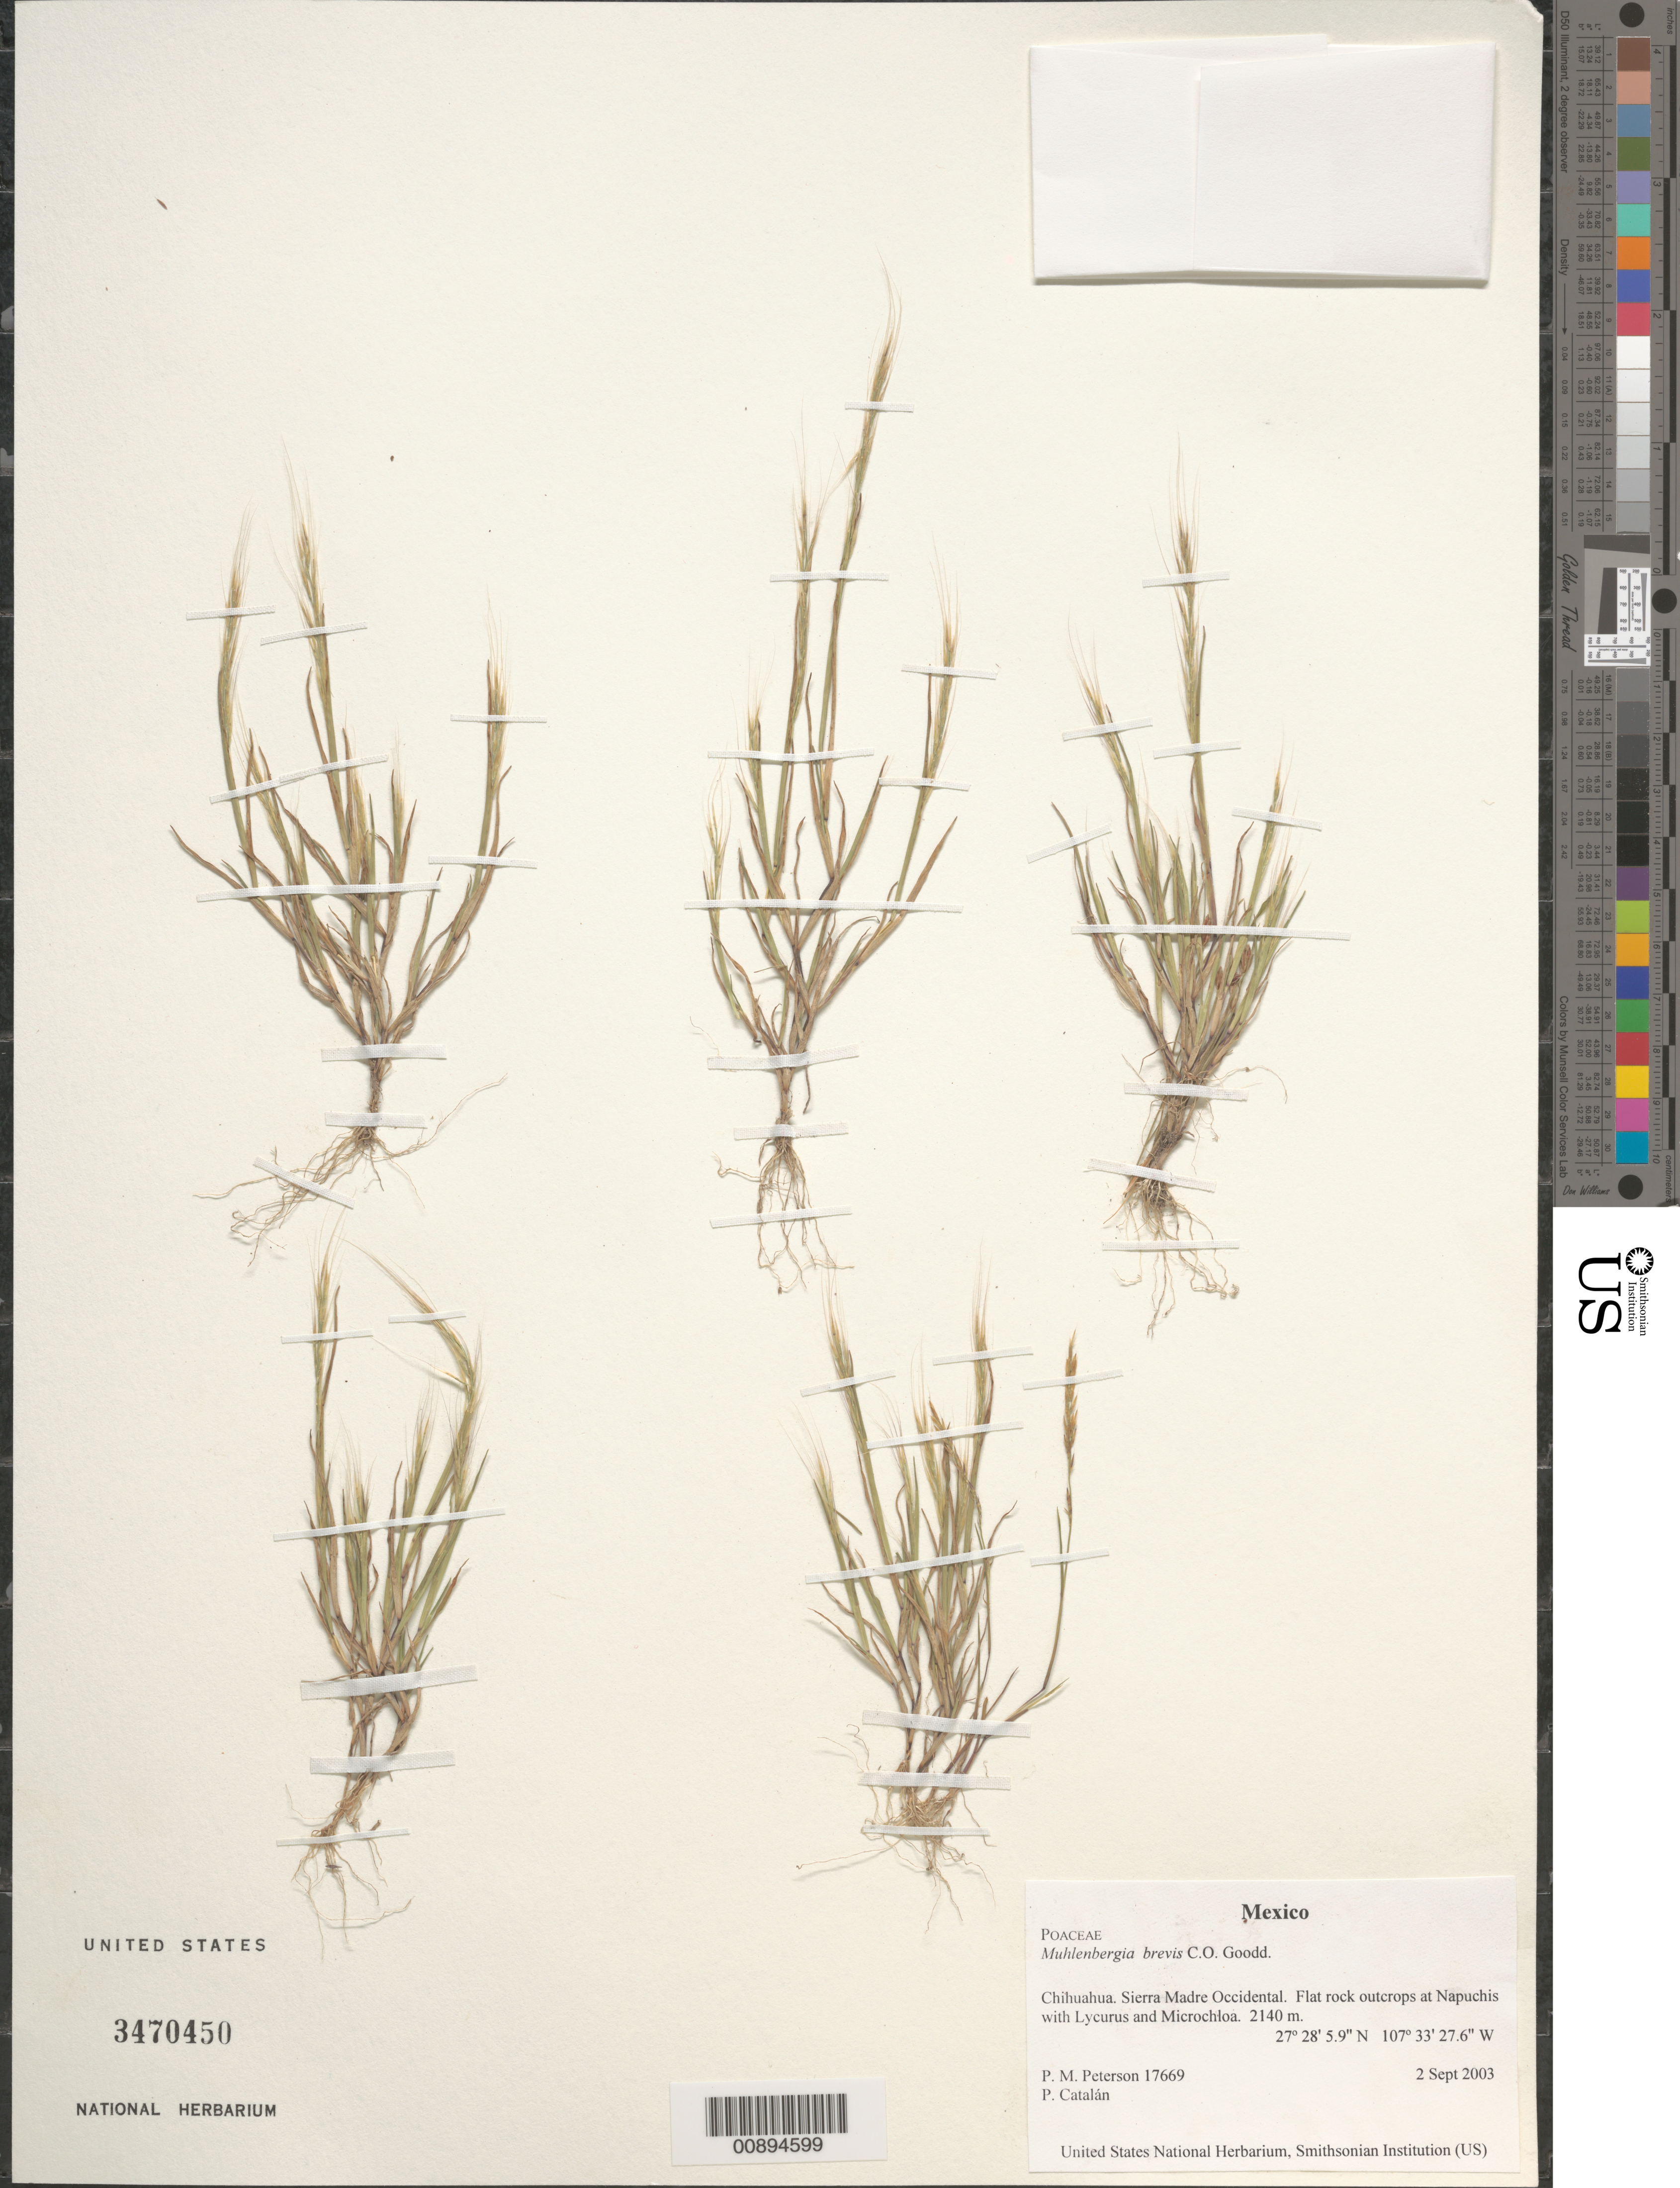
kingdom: Plantae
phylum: Tracheophyta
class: Liliopsida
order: Poales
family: Poaceae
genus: Muhlenbergia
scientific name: Muhlenbergia brevis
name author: C.O. Goodd.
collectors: P. M. Peterson & P. Catalán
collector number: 17669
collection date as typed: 02 Sep 2003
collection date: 2003-09-02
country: Mexico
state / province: Chihuahua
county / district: Sierra Madre Occidental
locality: Flat rock outcrops at Napuchis with Lycurus and Microchloa.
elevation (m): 2140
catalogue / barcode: US 3470450